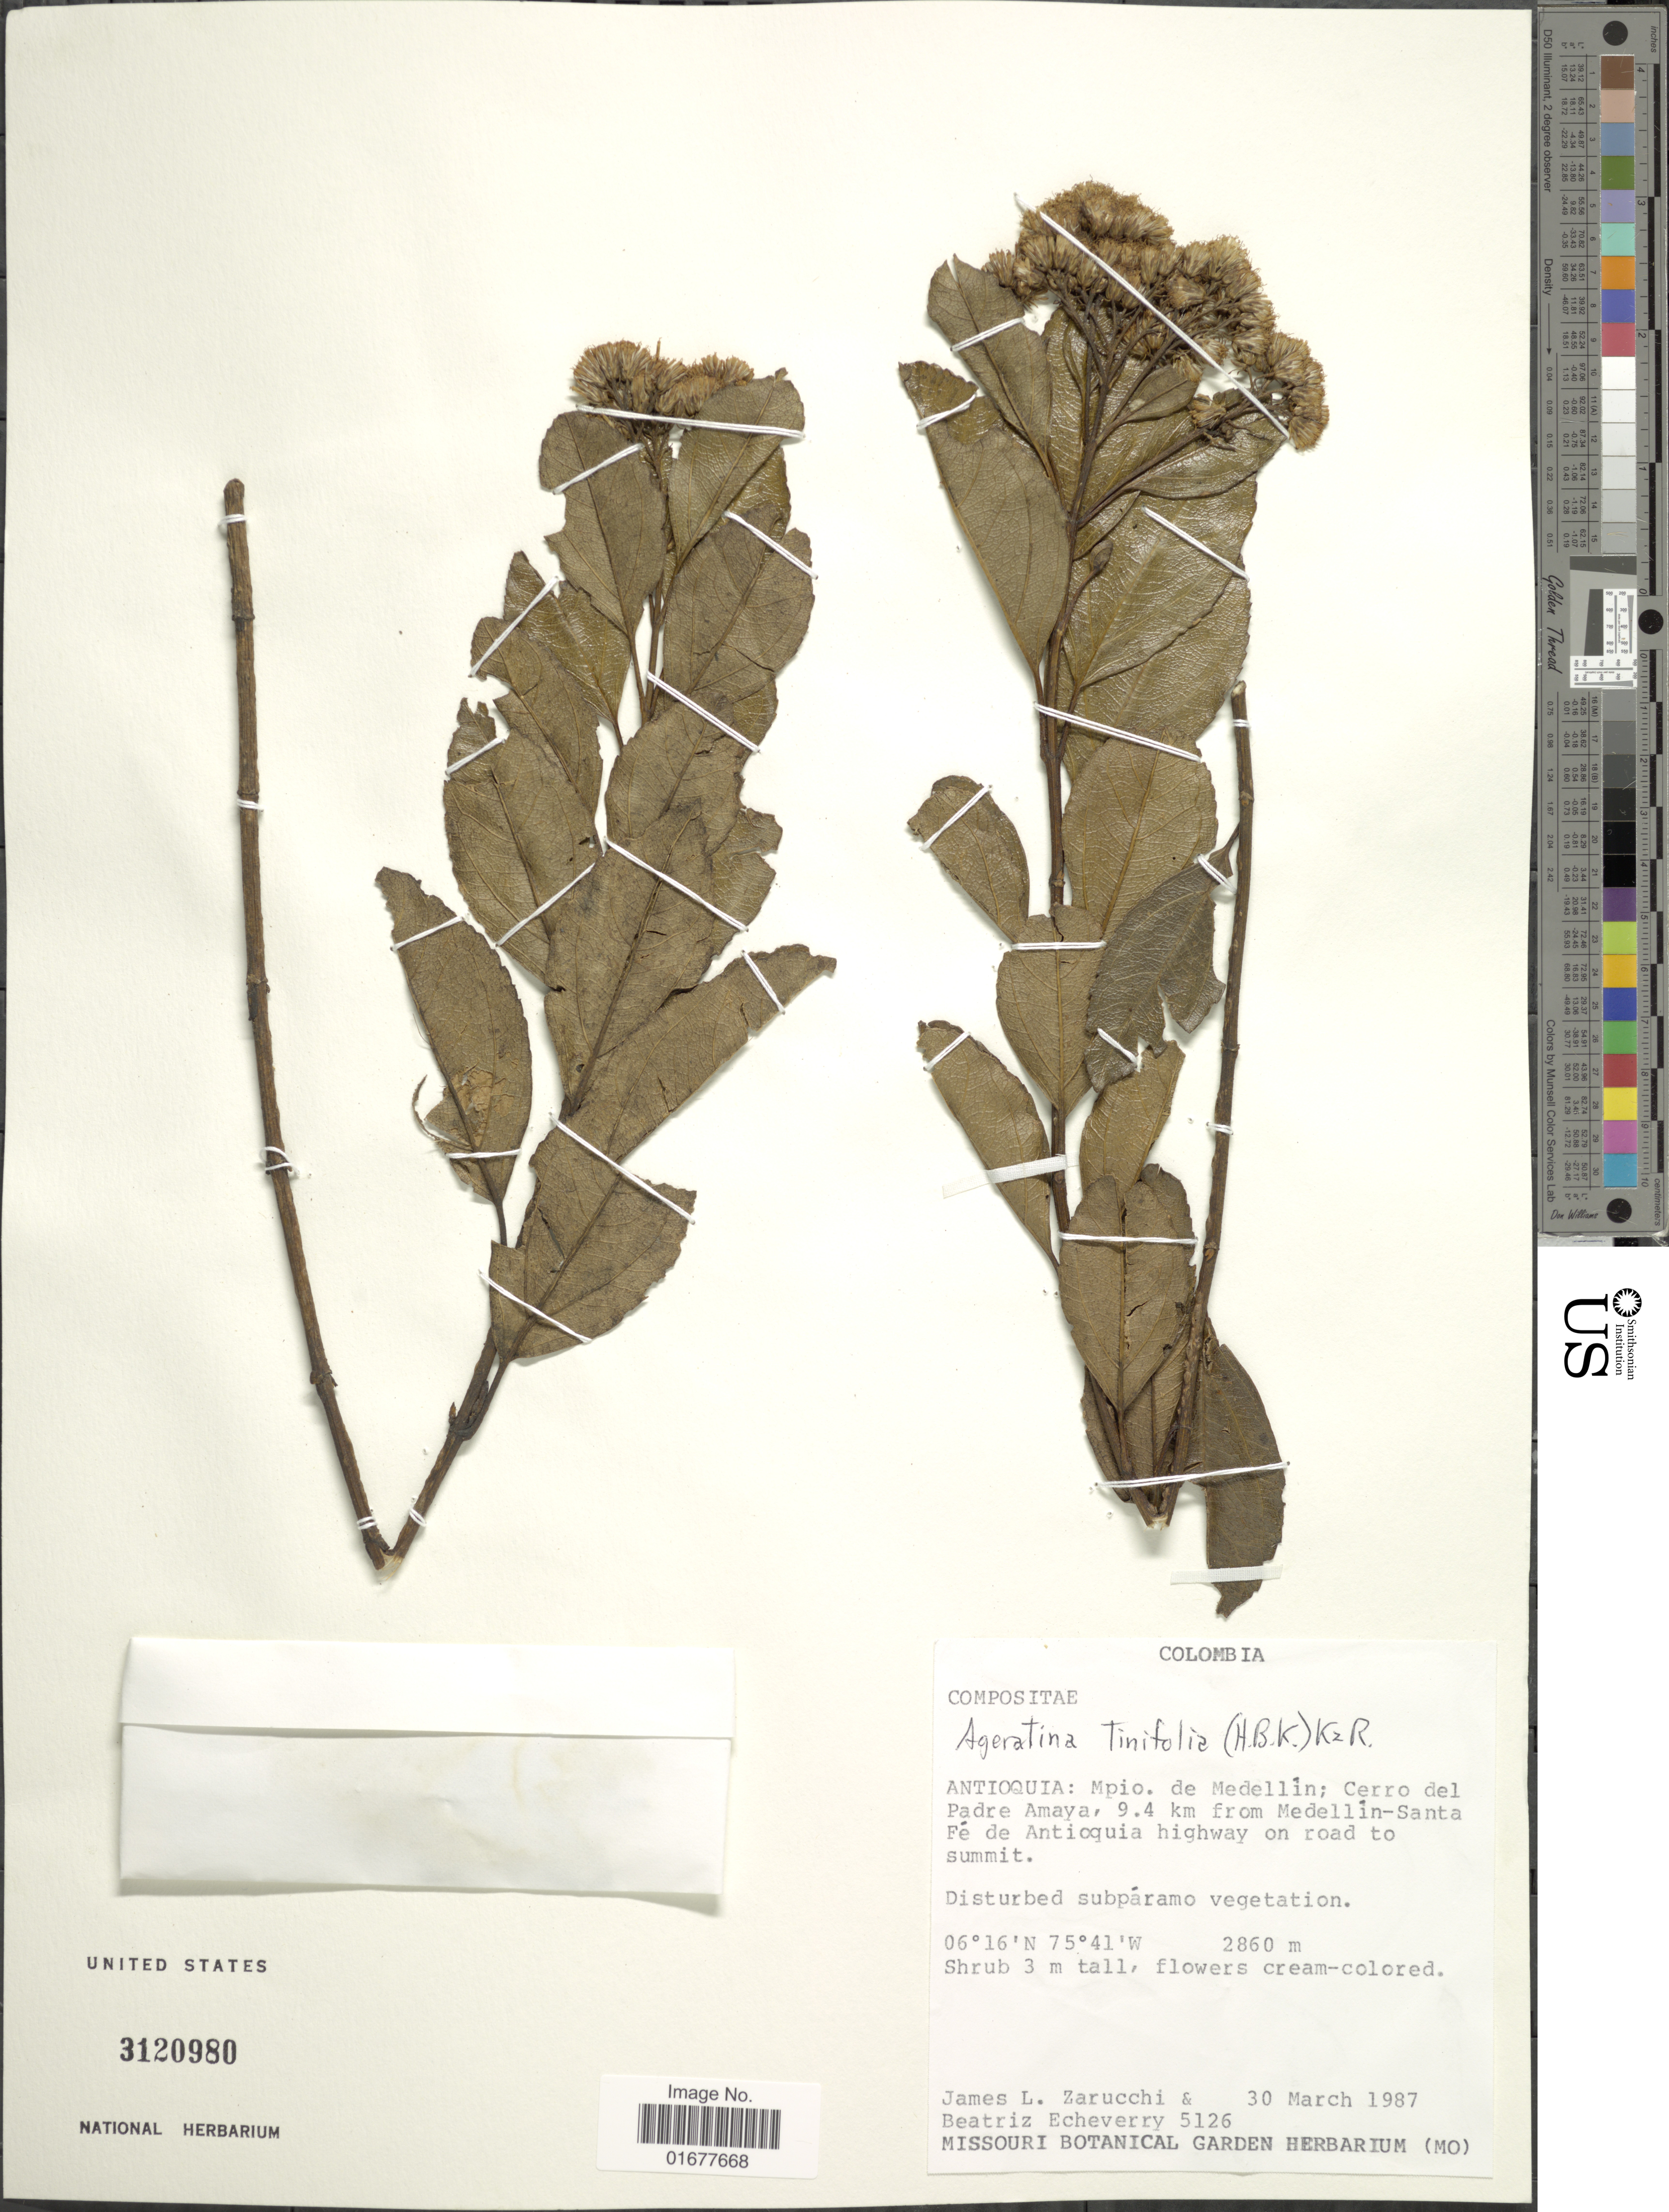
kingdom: Plantae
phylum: Tracheophyta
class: Magnoliopsida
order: Asterales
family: Asteraceae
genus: Ageratina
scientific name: Ageratina tinifolia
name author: (Kunth) R.M. King & H. Rob.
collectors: J. L. Zarucchi & B. Echeverry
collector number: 5126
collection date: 1987-03-30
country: Colombia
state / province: Antioquia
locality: Mpio. de Medellin; Cerro del Padre Amaya, 9.4 km from Medellin-Santa Fe de Antioquia highway on road to summit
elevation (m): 2860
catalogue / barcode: US 3120980